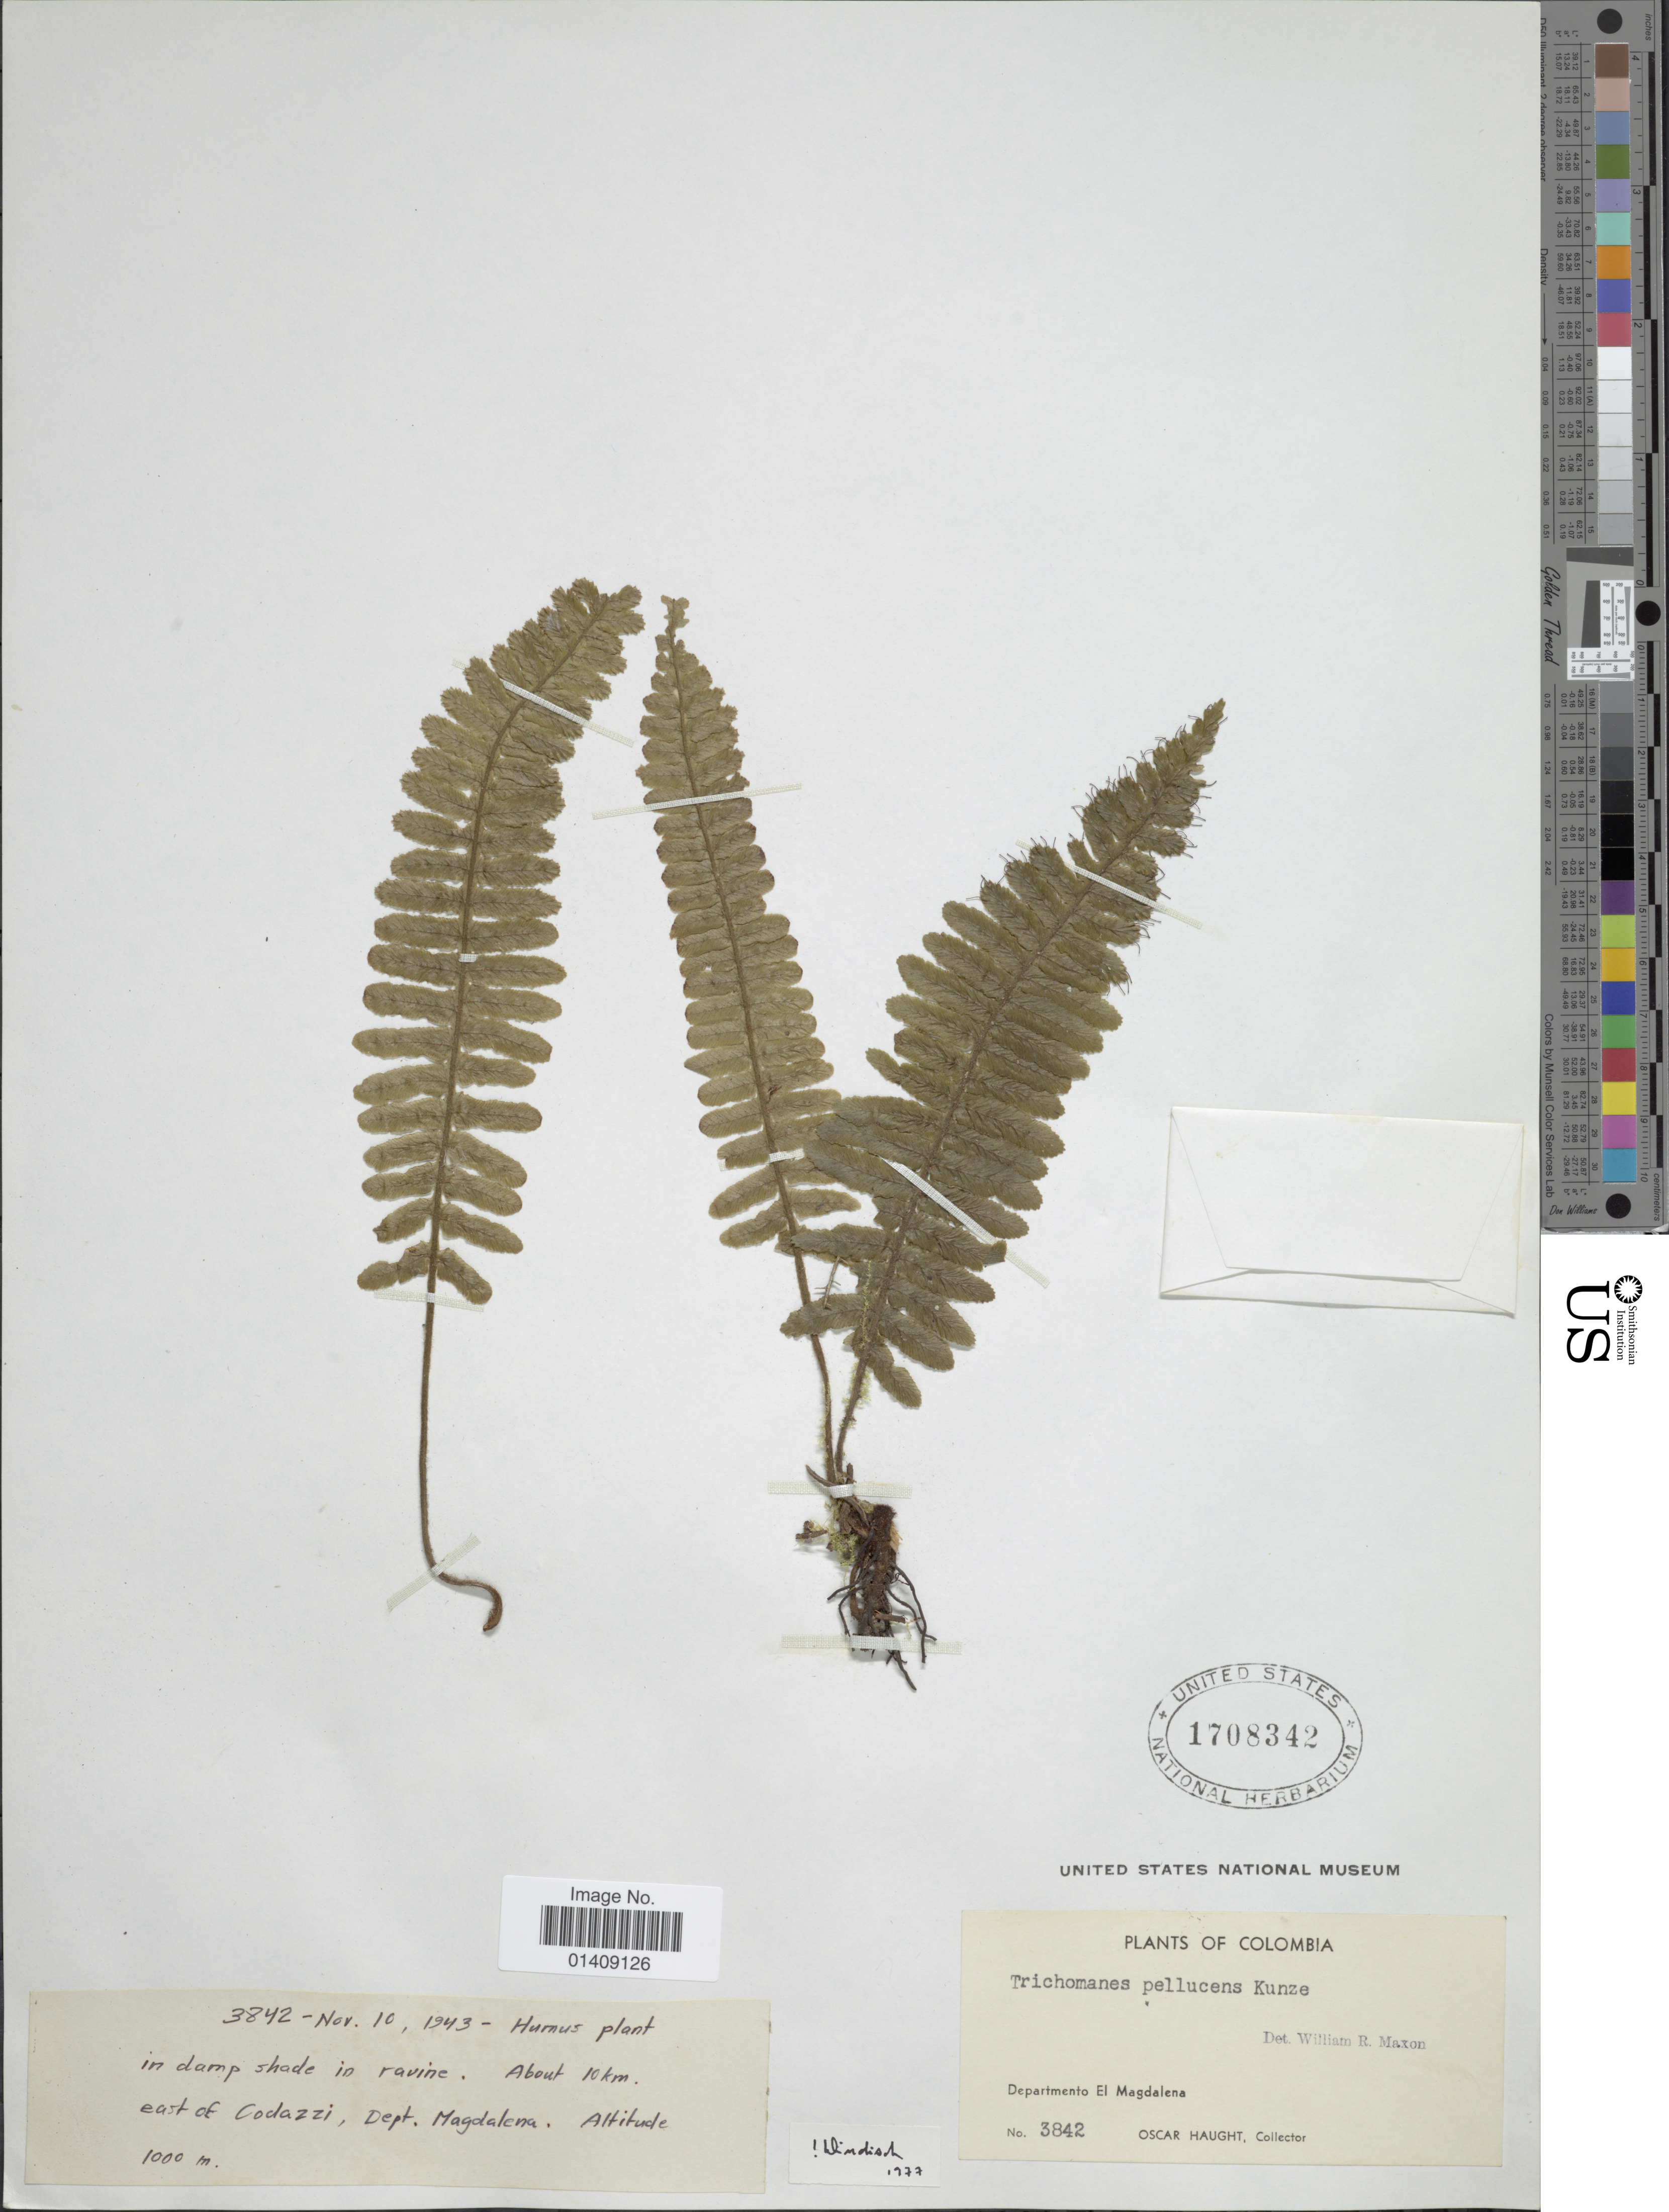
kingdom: Plantae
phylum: Tracheophyta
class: Polypodiopsida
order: Hymenophyllales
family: Hymenophyllaceae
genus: Trichomanes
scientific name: Trichomanes pellucens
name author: Kunze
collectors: O. L. Haught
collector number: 3842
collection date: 1943-11-10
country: Colombia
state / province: Magdalena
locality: About 10 km east of Codazzi, Departamento El Magdalena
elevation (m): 1000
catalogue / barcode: US 1708342